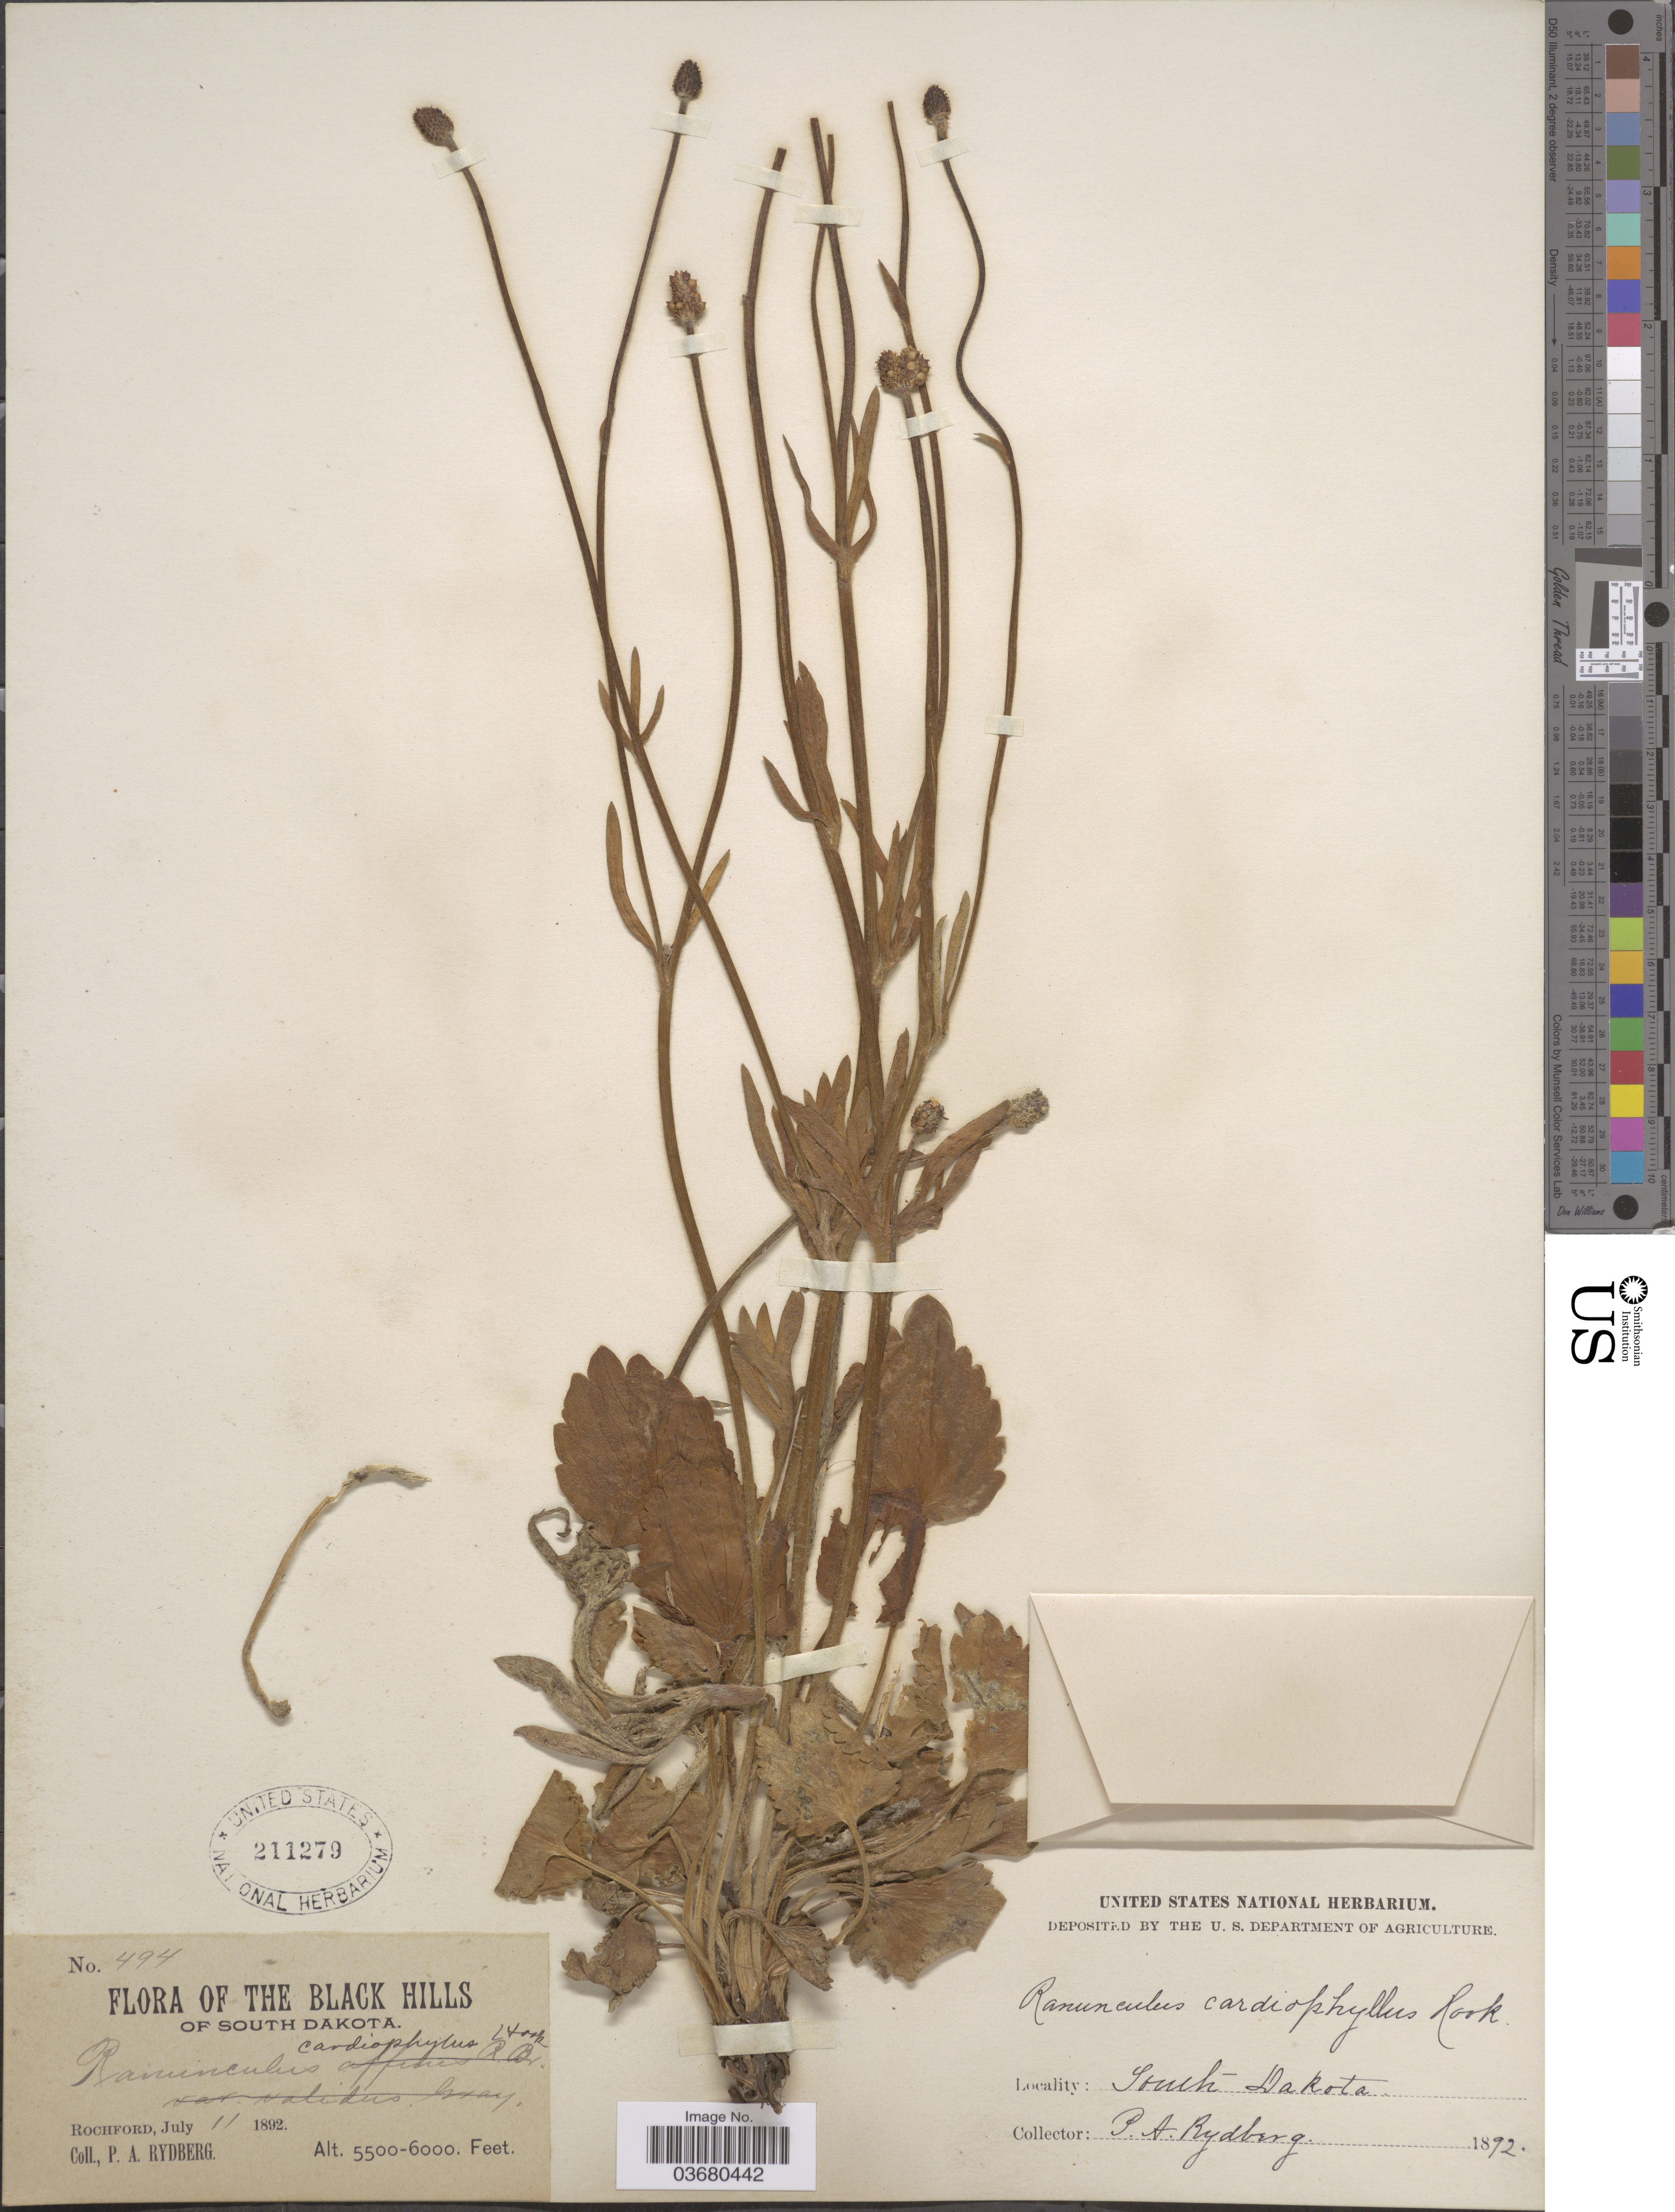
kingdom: Plantae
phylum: Tracheophyta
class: Magnoliopsida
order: Ranunculales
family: Ranunculaceae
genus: Ranunculus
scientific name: Ranunculus cardiophyllus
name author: Hook.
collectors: P. A. Rydberg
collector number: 494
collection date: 1892-07-11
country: United States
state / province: South Dakota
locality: The Black Hills of South Dakota. Rochford.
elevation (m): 1676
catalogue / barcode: US 211279